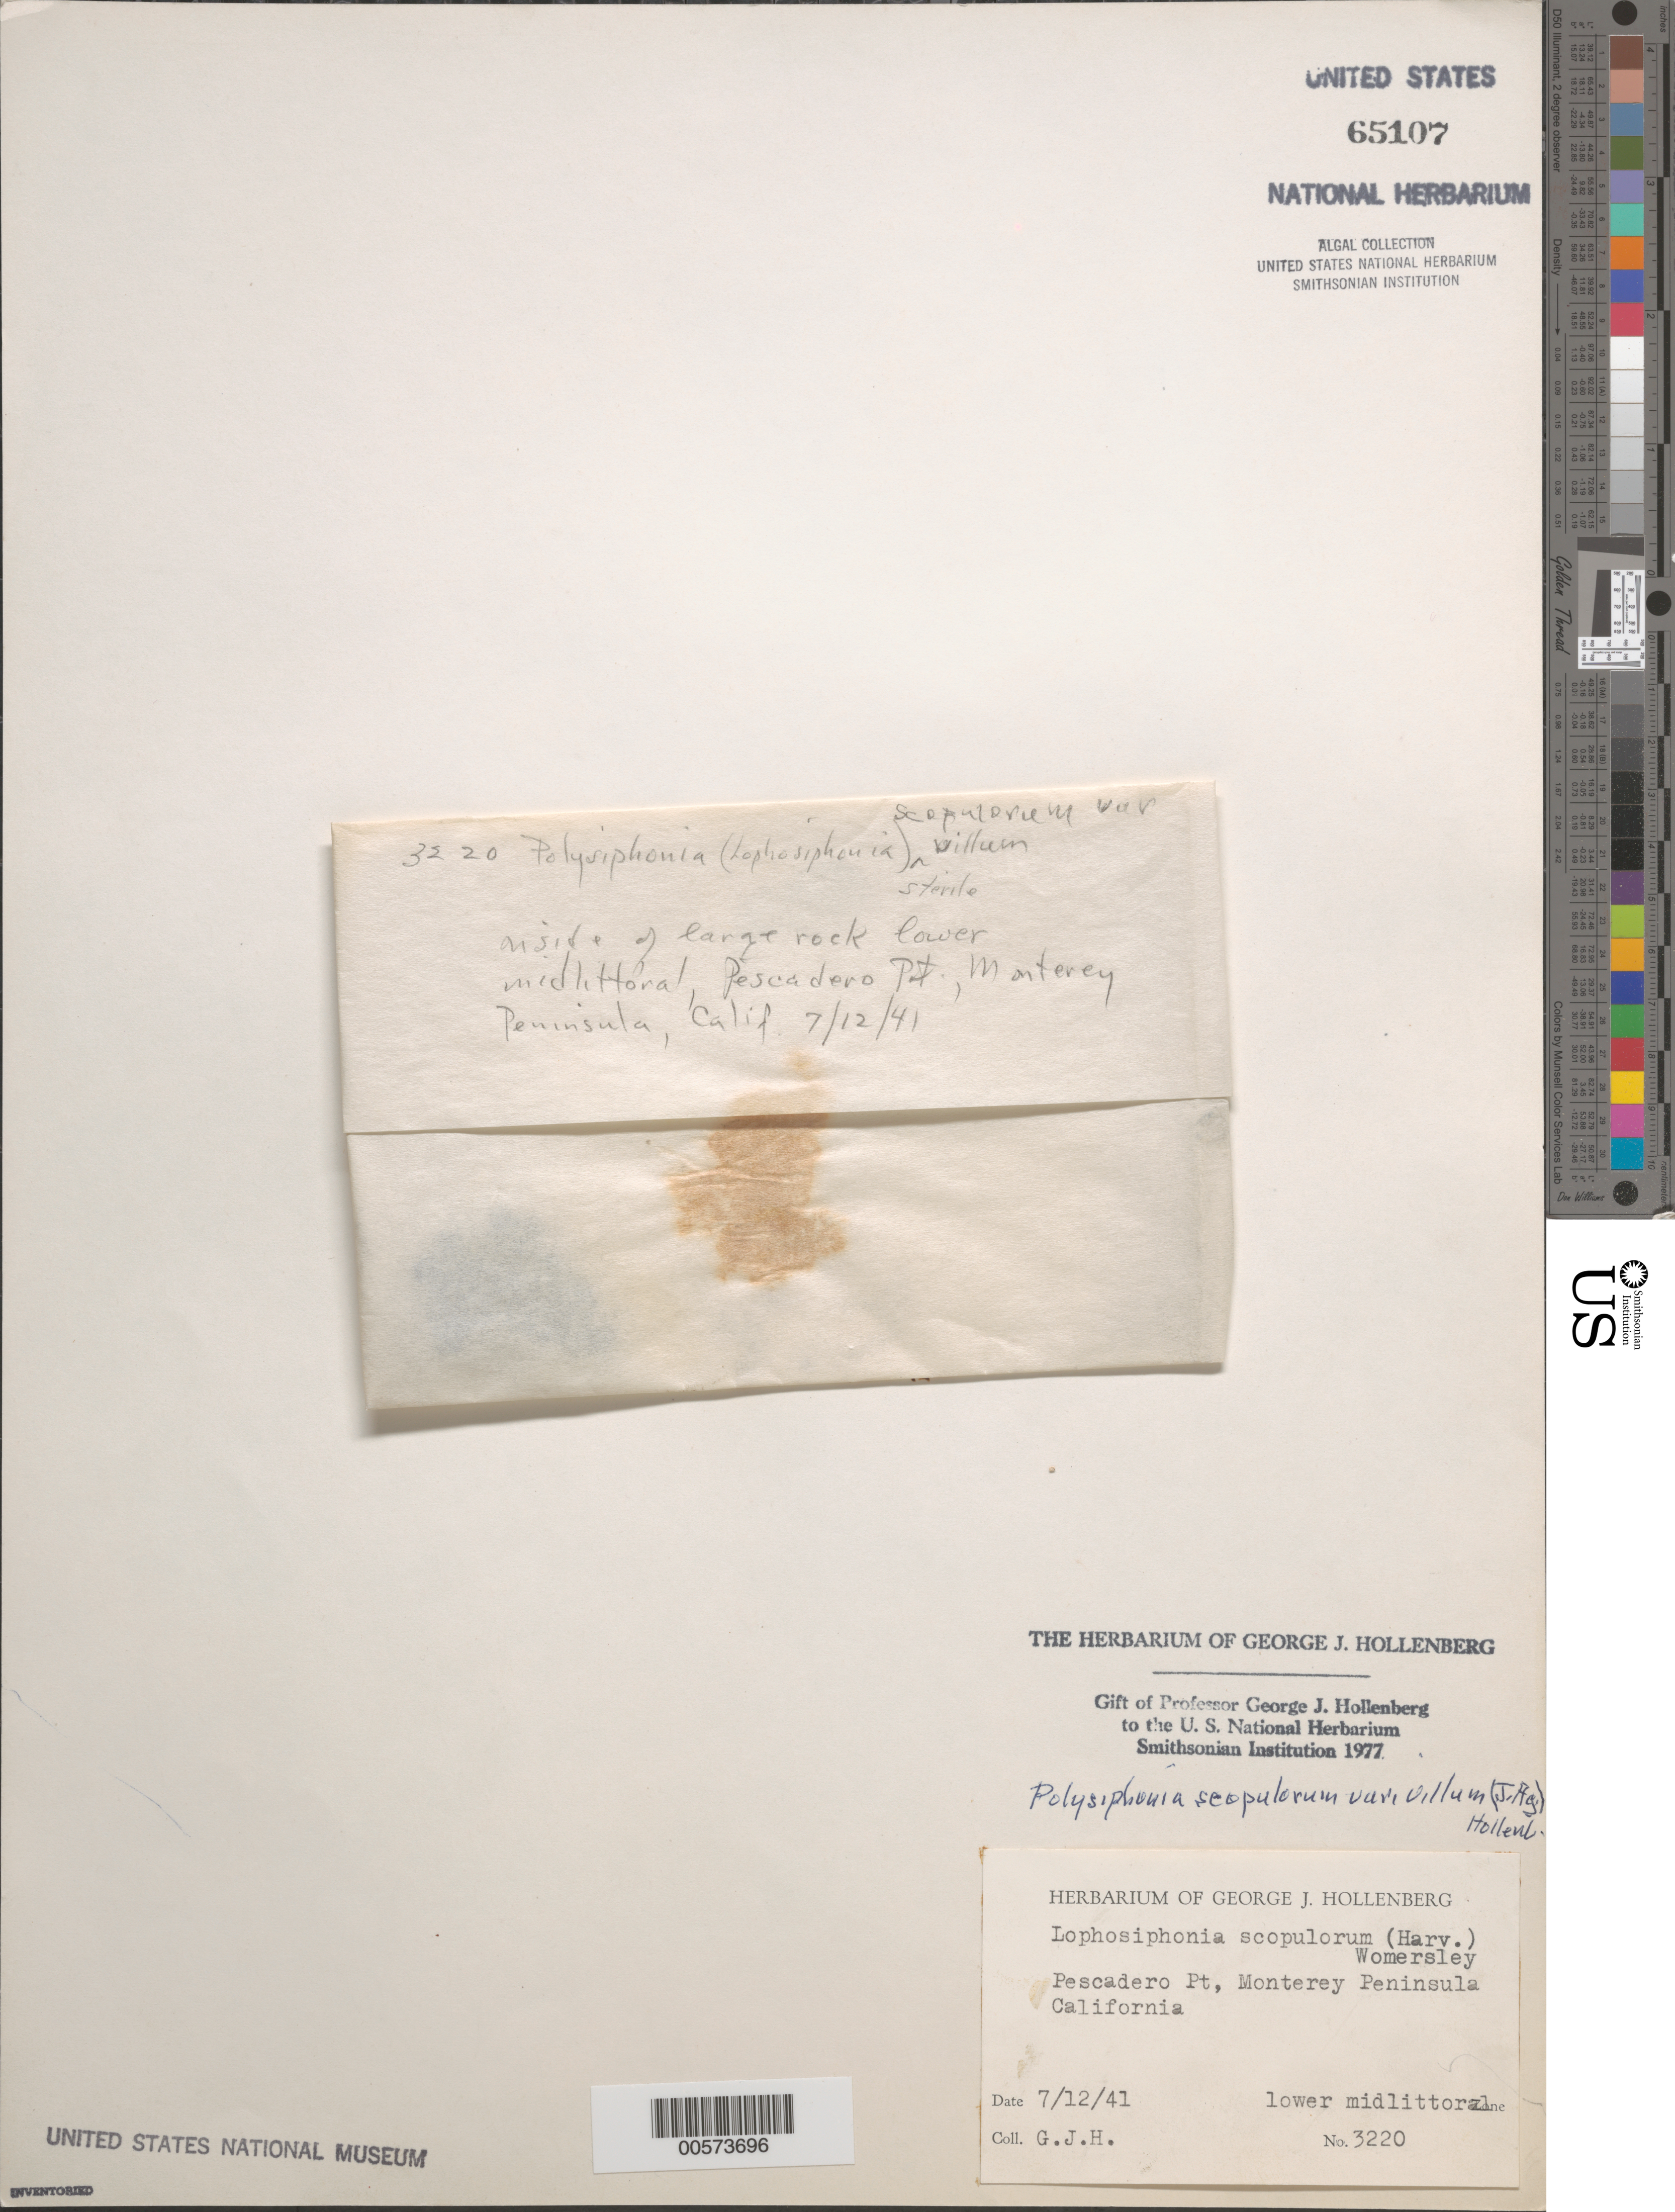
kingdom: Plantae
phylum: Rhodophyta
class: Florideophyceae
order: Ceramiales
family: Rhodomelaceae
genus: Polysiphonia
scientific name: Polysiphonia scopulorum var. villum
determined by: Hollenberg, George J.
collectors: G. Hollenberg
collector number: GJH 3220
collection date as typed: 12 Jul 1941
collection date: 1941-07-12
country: United States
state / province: California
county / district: Monterey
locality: Pescadero Point, Monterey Peninsula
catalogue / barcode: US 65107